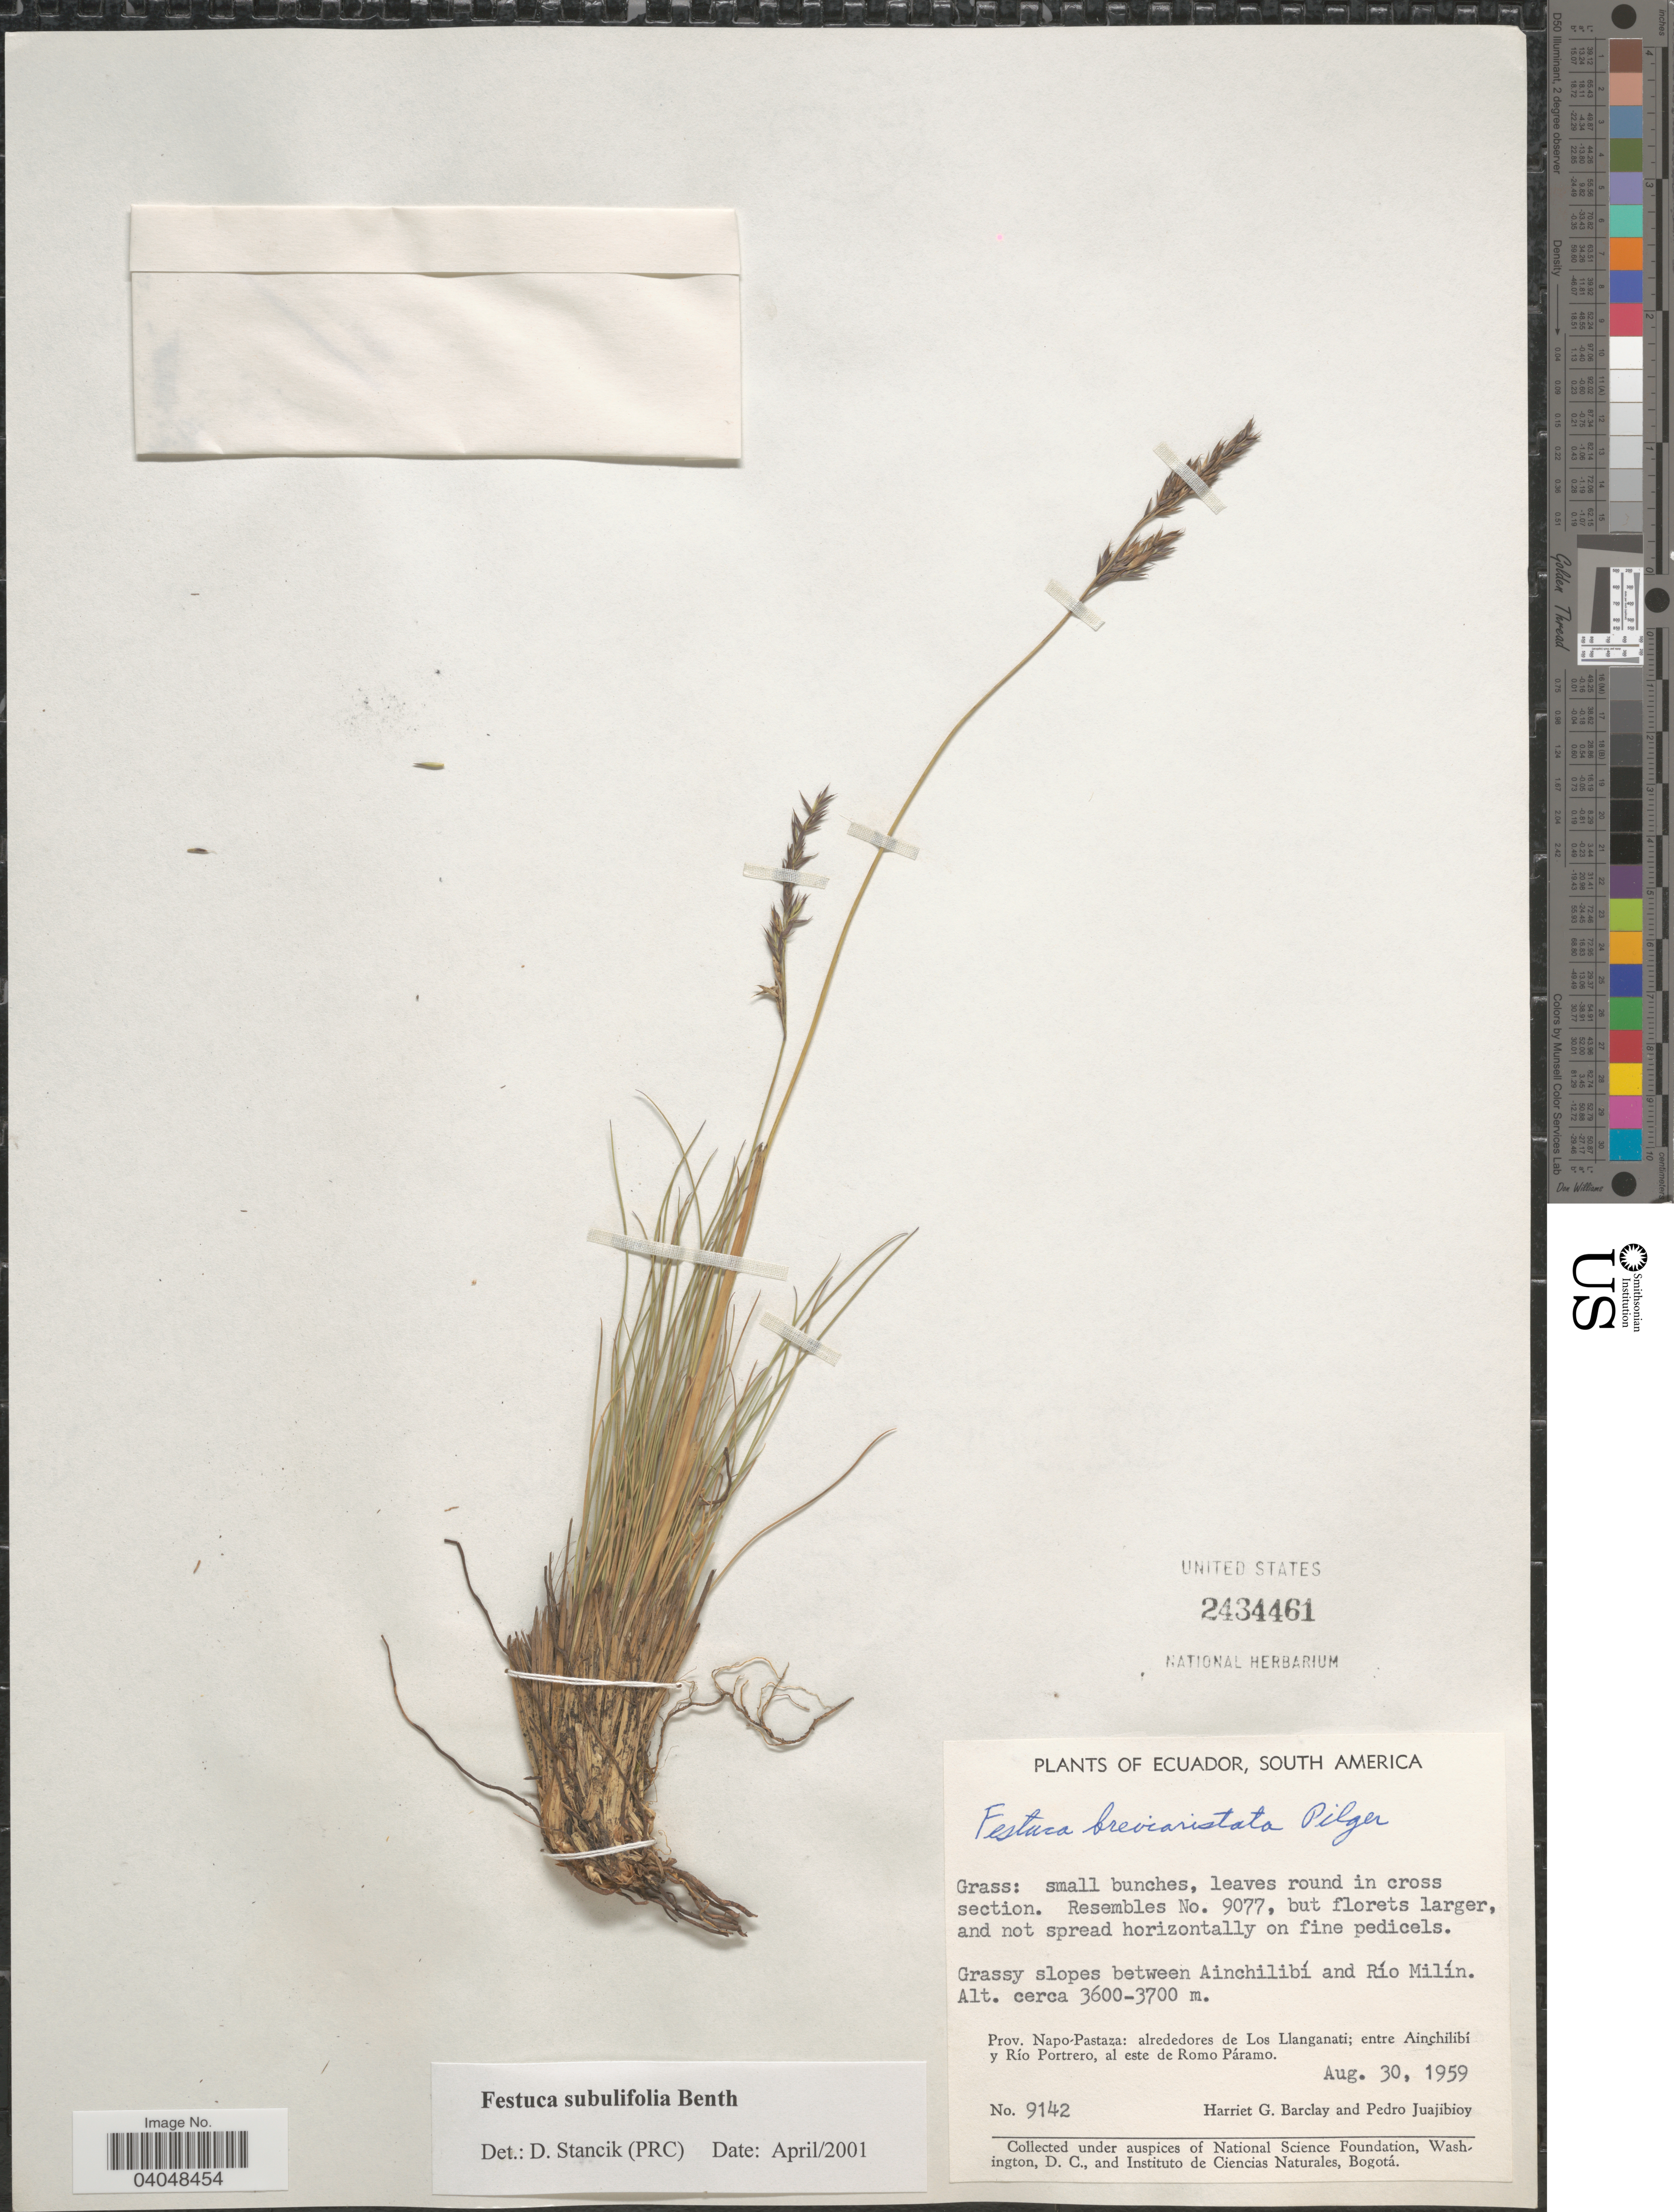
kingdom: Plantae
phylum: Tracheophyta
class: Liliopsida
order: Poales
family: Poaceae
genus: Festuca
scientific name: Festuca subulifolia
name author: Benth.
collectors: H. G. Barclay & P. Juajibioy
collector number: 9142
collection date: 1959-08-30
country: Ecuador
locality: Slopes between Ainchilibí and Río Milín. Prov. Napo-Pastaza: alrededores de Los Llanganati; entre Ainchilibí y Río Portrero, al este de Romo Páramo.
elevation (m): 3600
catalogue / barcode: US 2434461